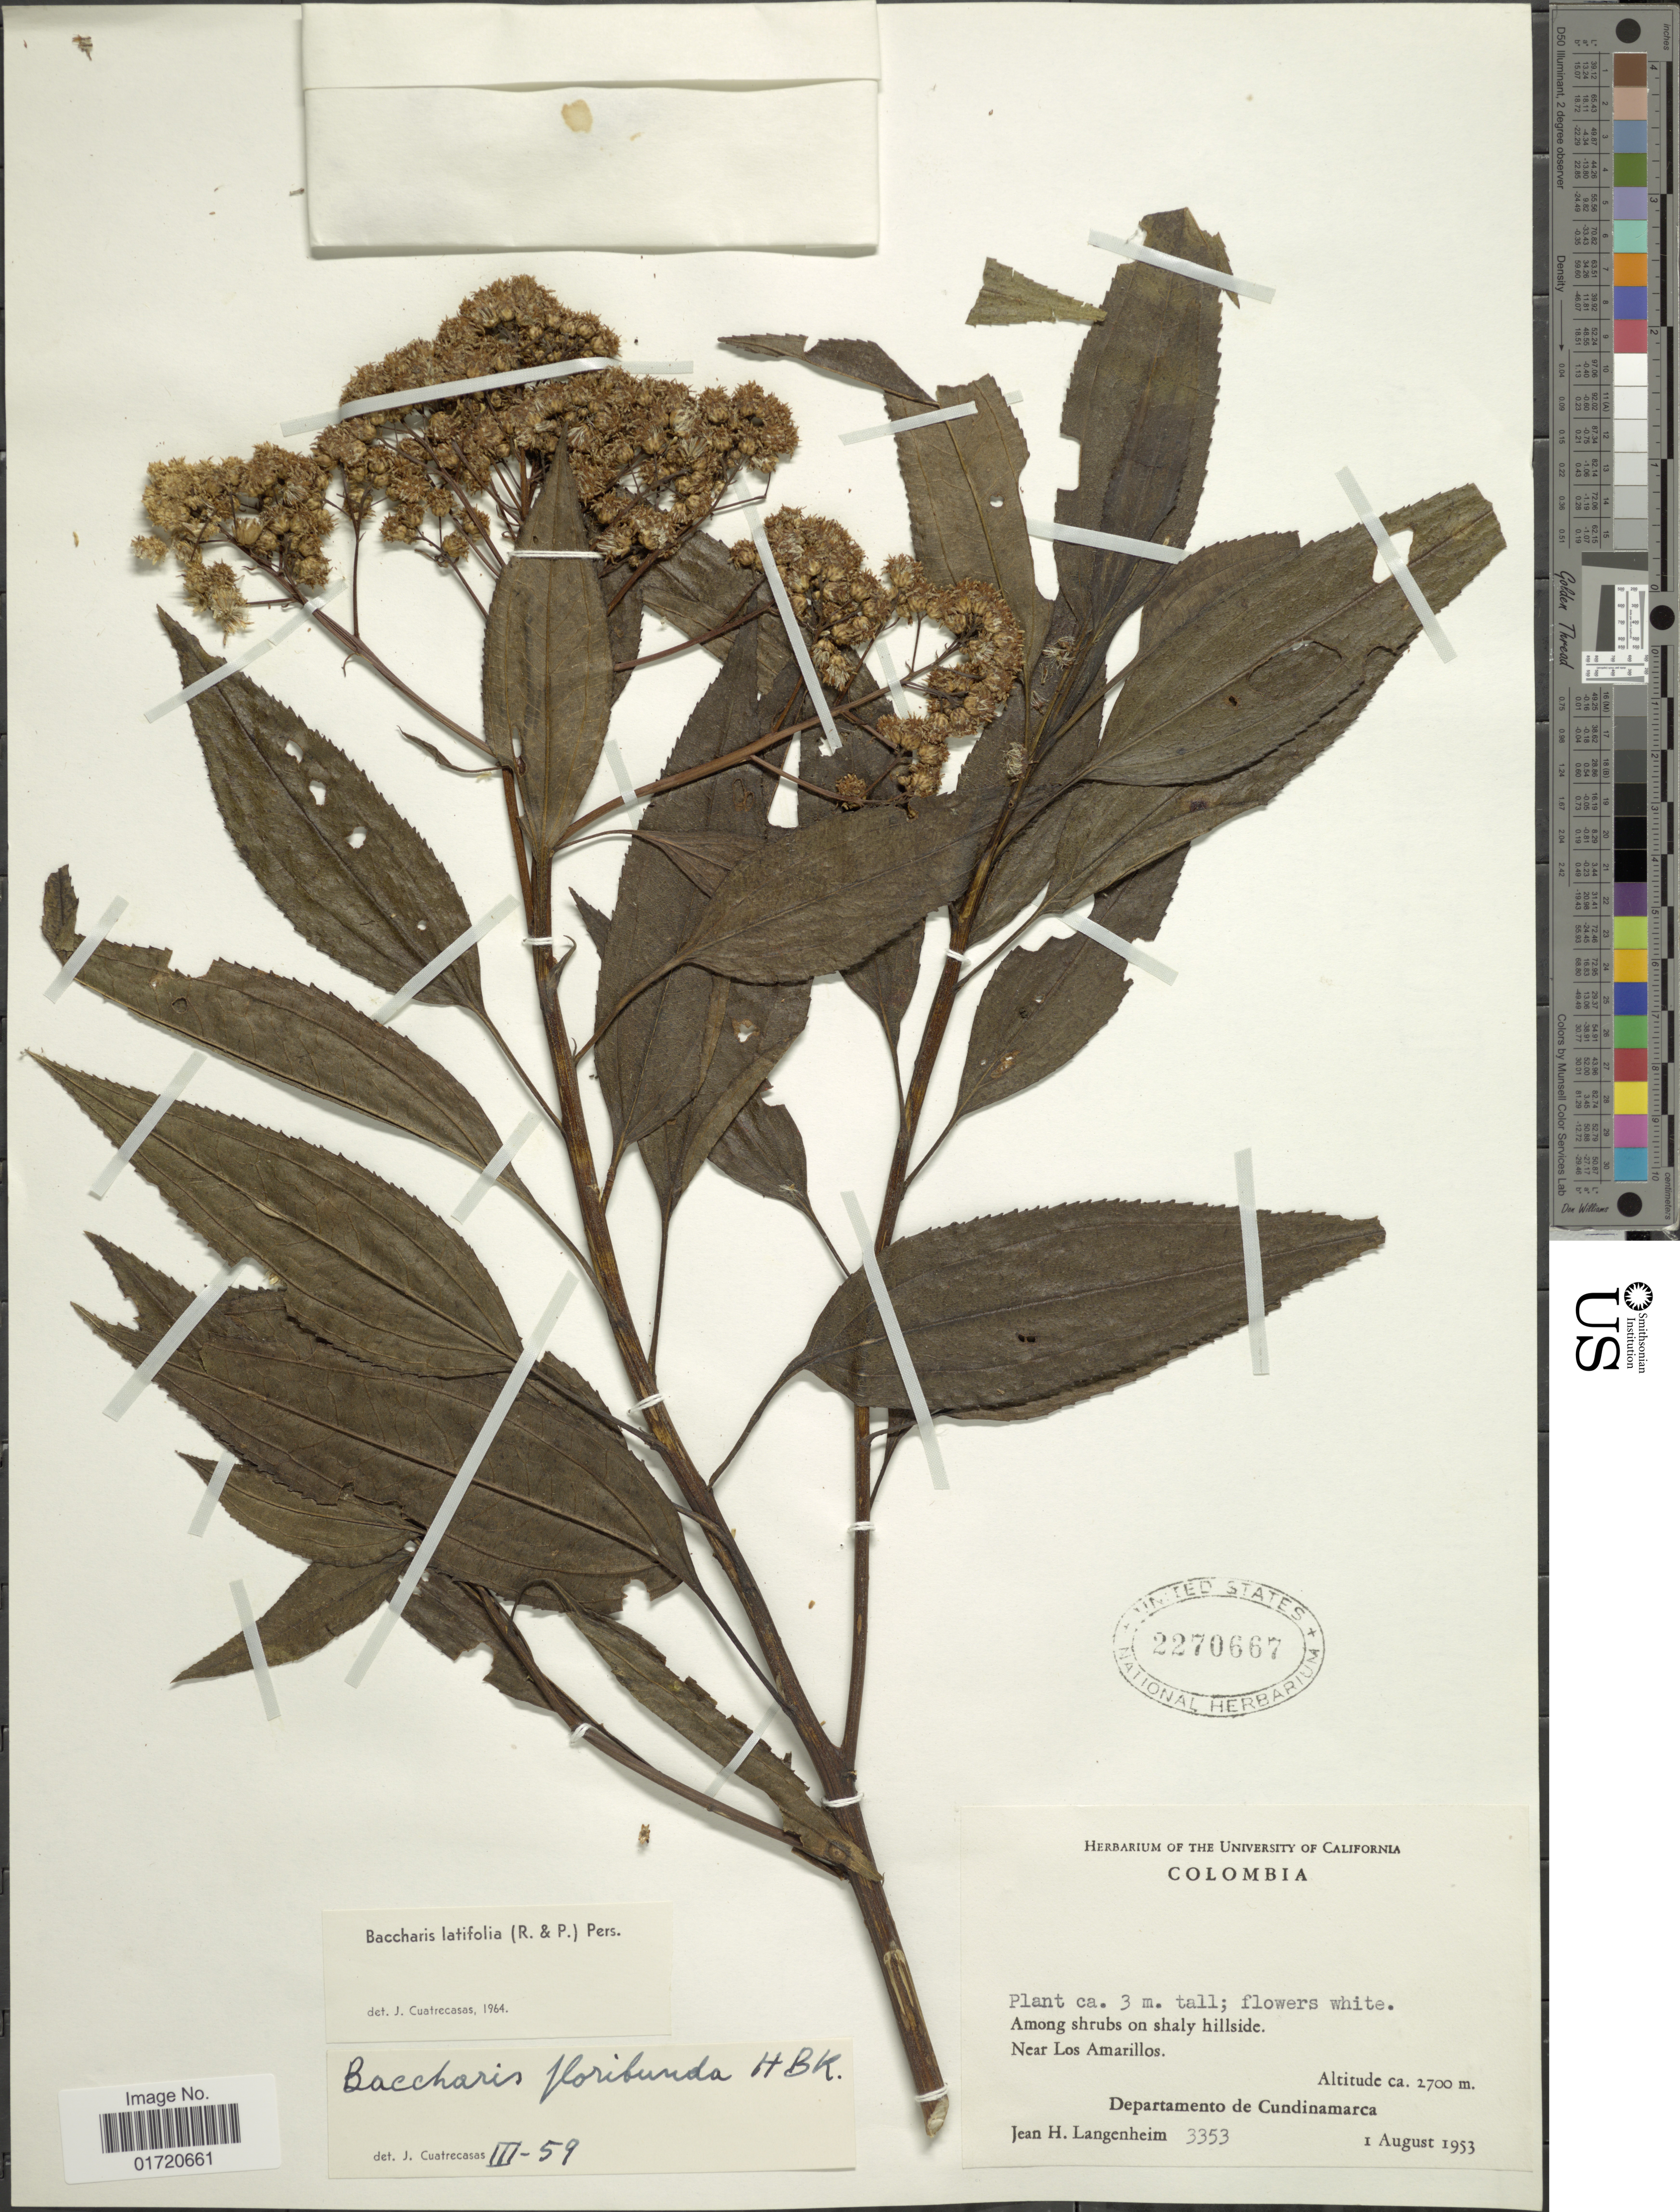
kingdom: Plantae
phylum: Tracheophyta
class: Magnoliopsida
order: Asterales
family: Asteraceae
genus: Baccharis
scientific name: Baccharis latifolia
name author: (Ruiz & Pav.) Pers.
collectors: J. H. Langenheim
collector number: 3353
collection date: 1953-08-01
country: Colombia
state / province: Cundinamarca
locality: Near Los Amarillos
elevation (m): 2700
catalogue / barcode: US 2270667